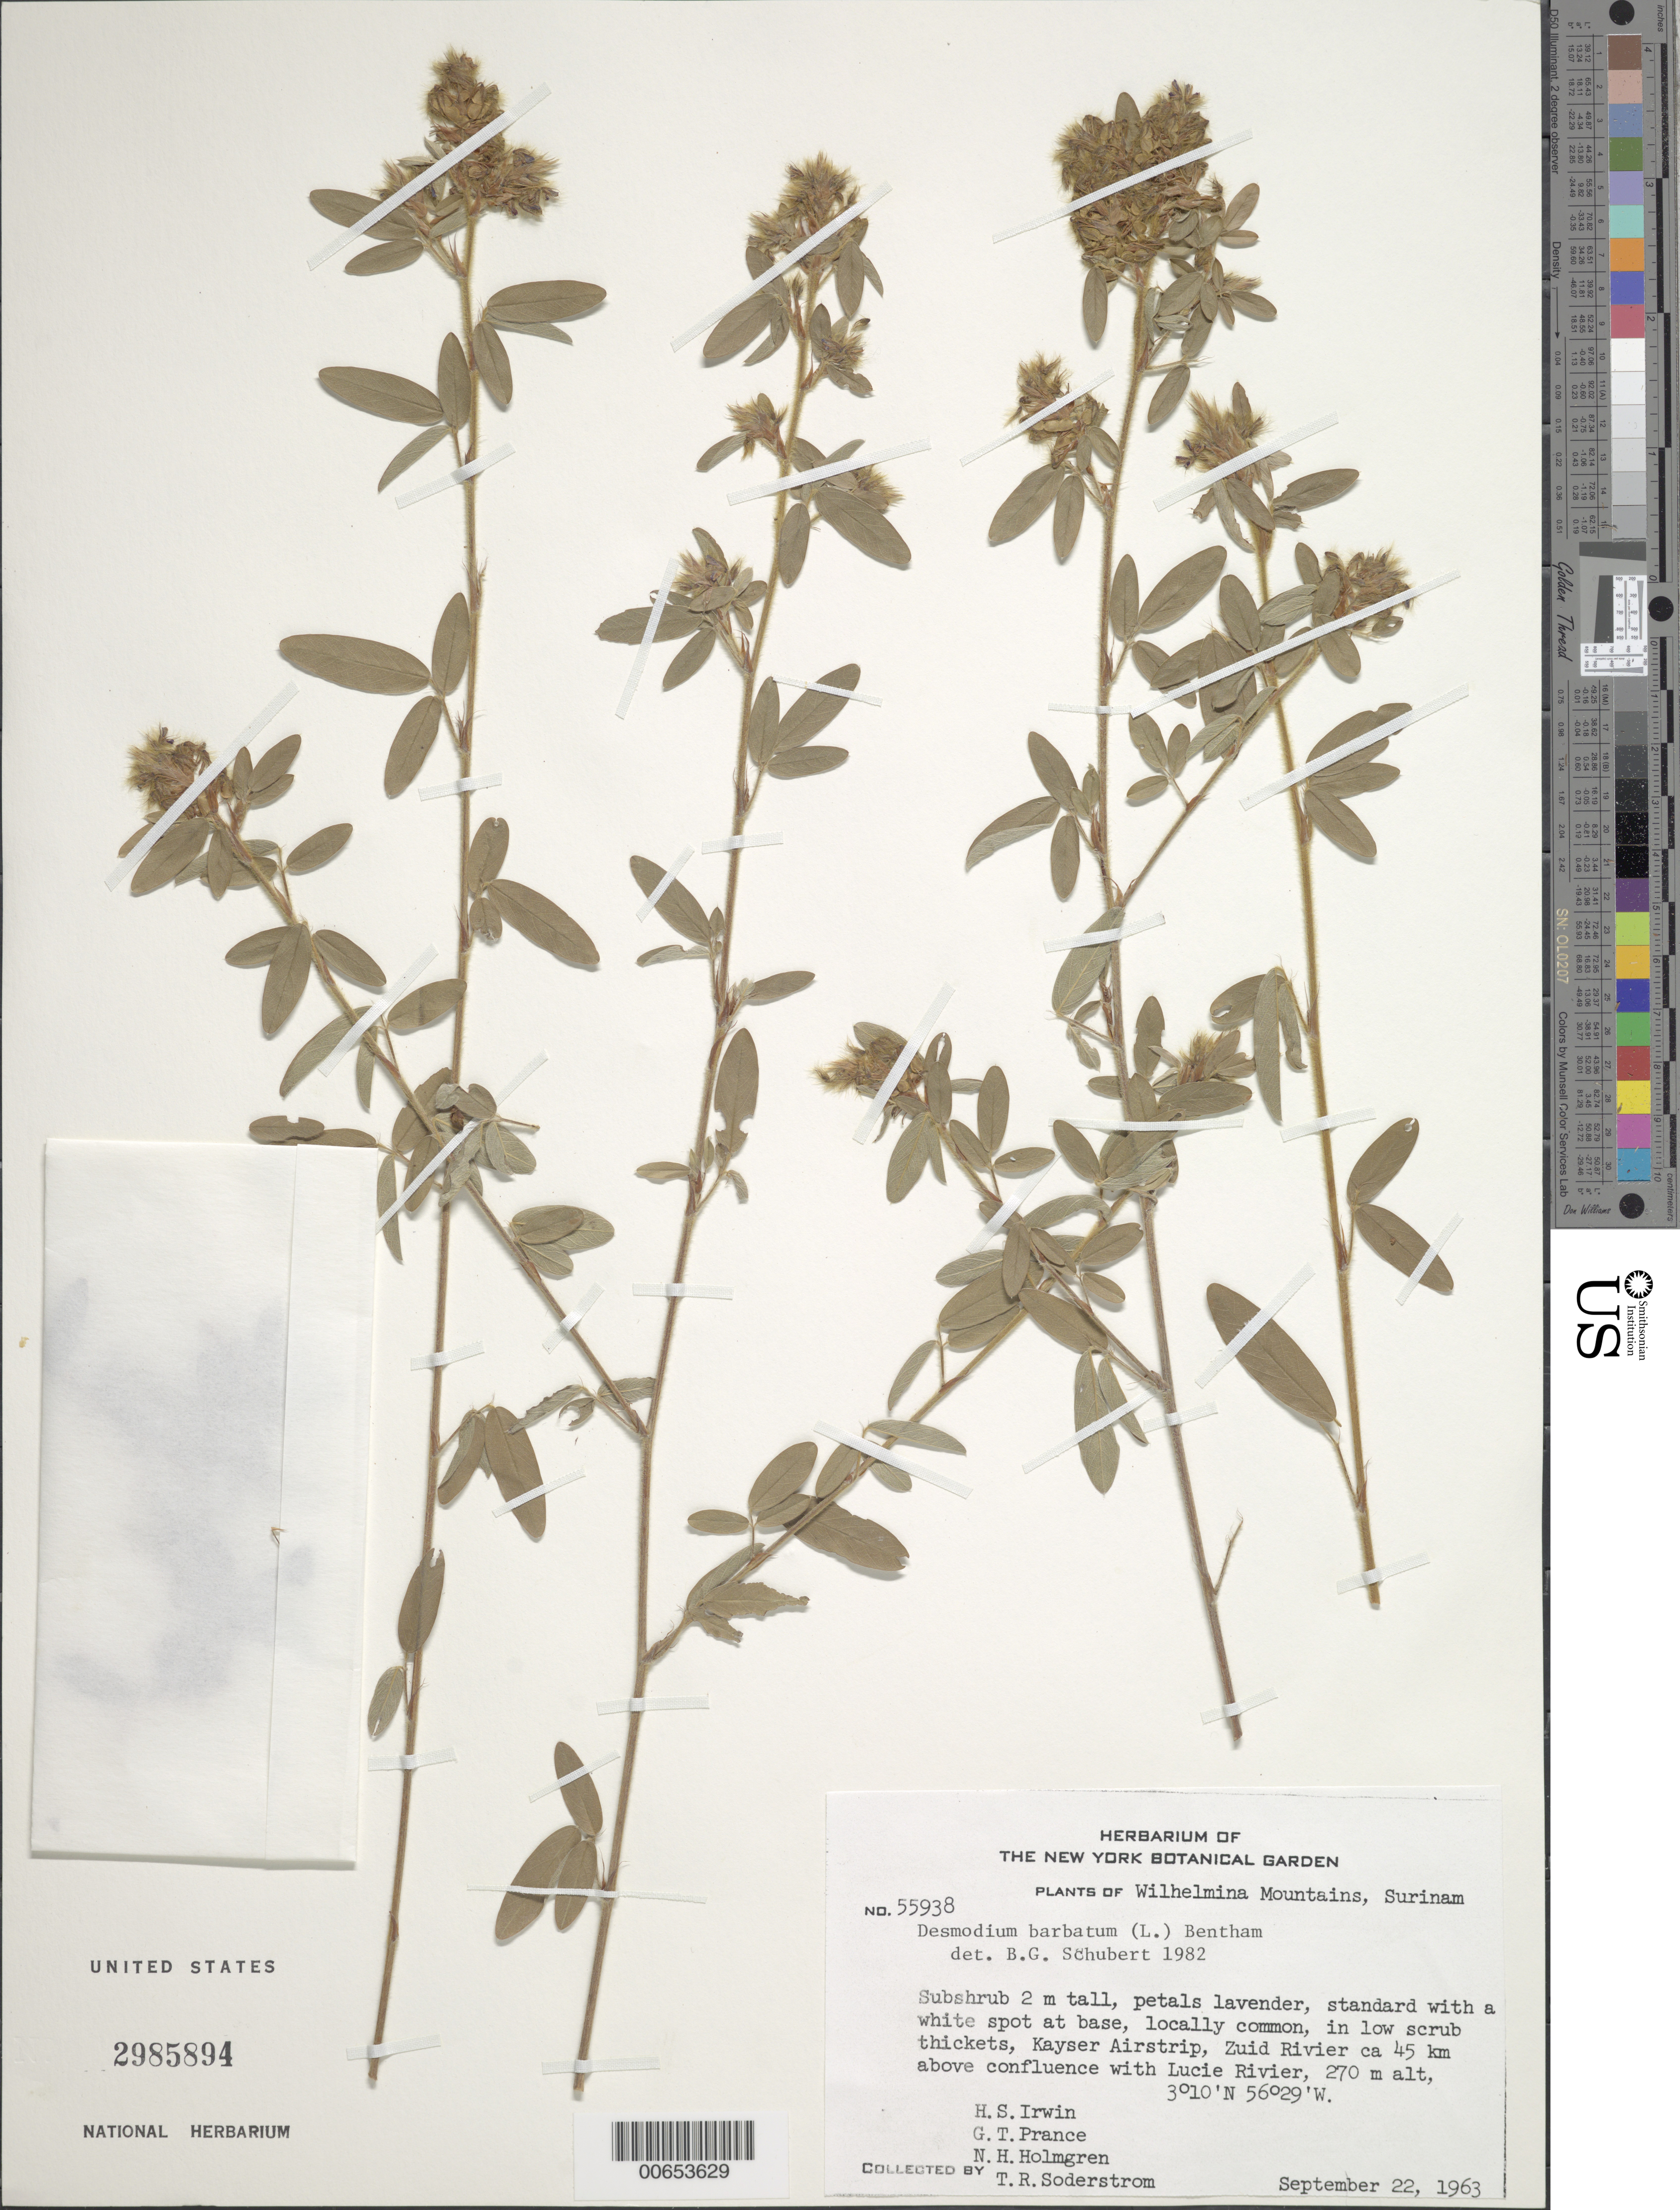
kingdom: Plantae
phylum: Tracheophyta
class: Magnoliopsida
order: Fabales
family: Fabaceae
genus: Grona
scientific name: Grona barbata var. barbata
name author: (L.) H. Ohashi & K. Ohashi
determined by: Strong, Mark T., (BOT), Smithsonian Institution - National Museum of Natural History (UNITED STATES)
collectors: H. Irwin, G. T. Prance, T. R. Soderstrom & N. H. Holmgren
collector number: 55938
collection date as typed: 22-Sep-63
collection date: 1963-09-22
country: Suriname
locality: Kayser Airstrip, Zuid R., 45 km above confl. with Lucie R., Wilhelmina Gebergte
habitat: Low scrub thickets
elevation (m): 270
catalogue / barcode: US 2985894